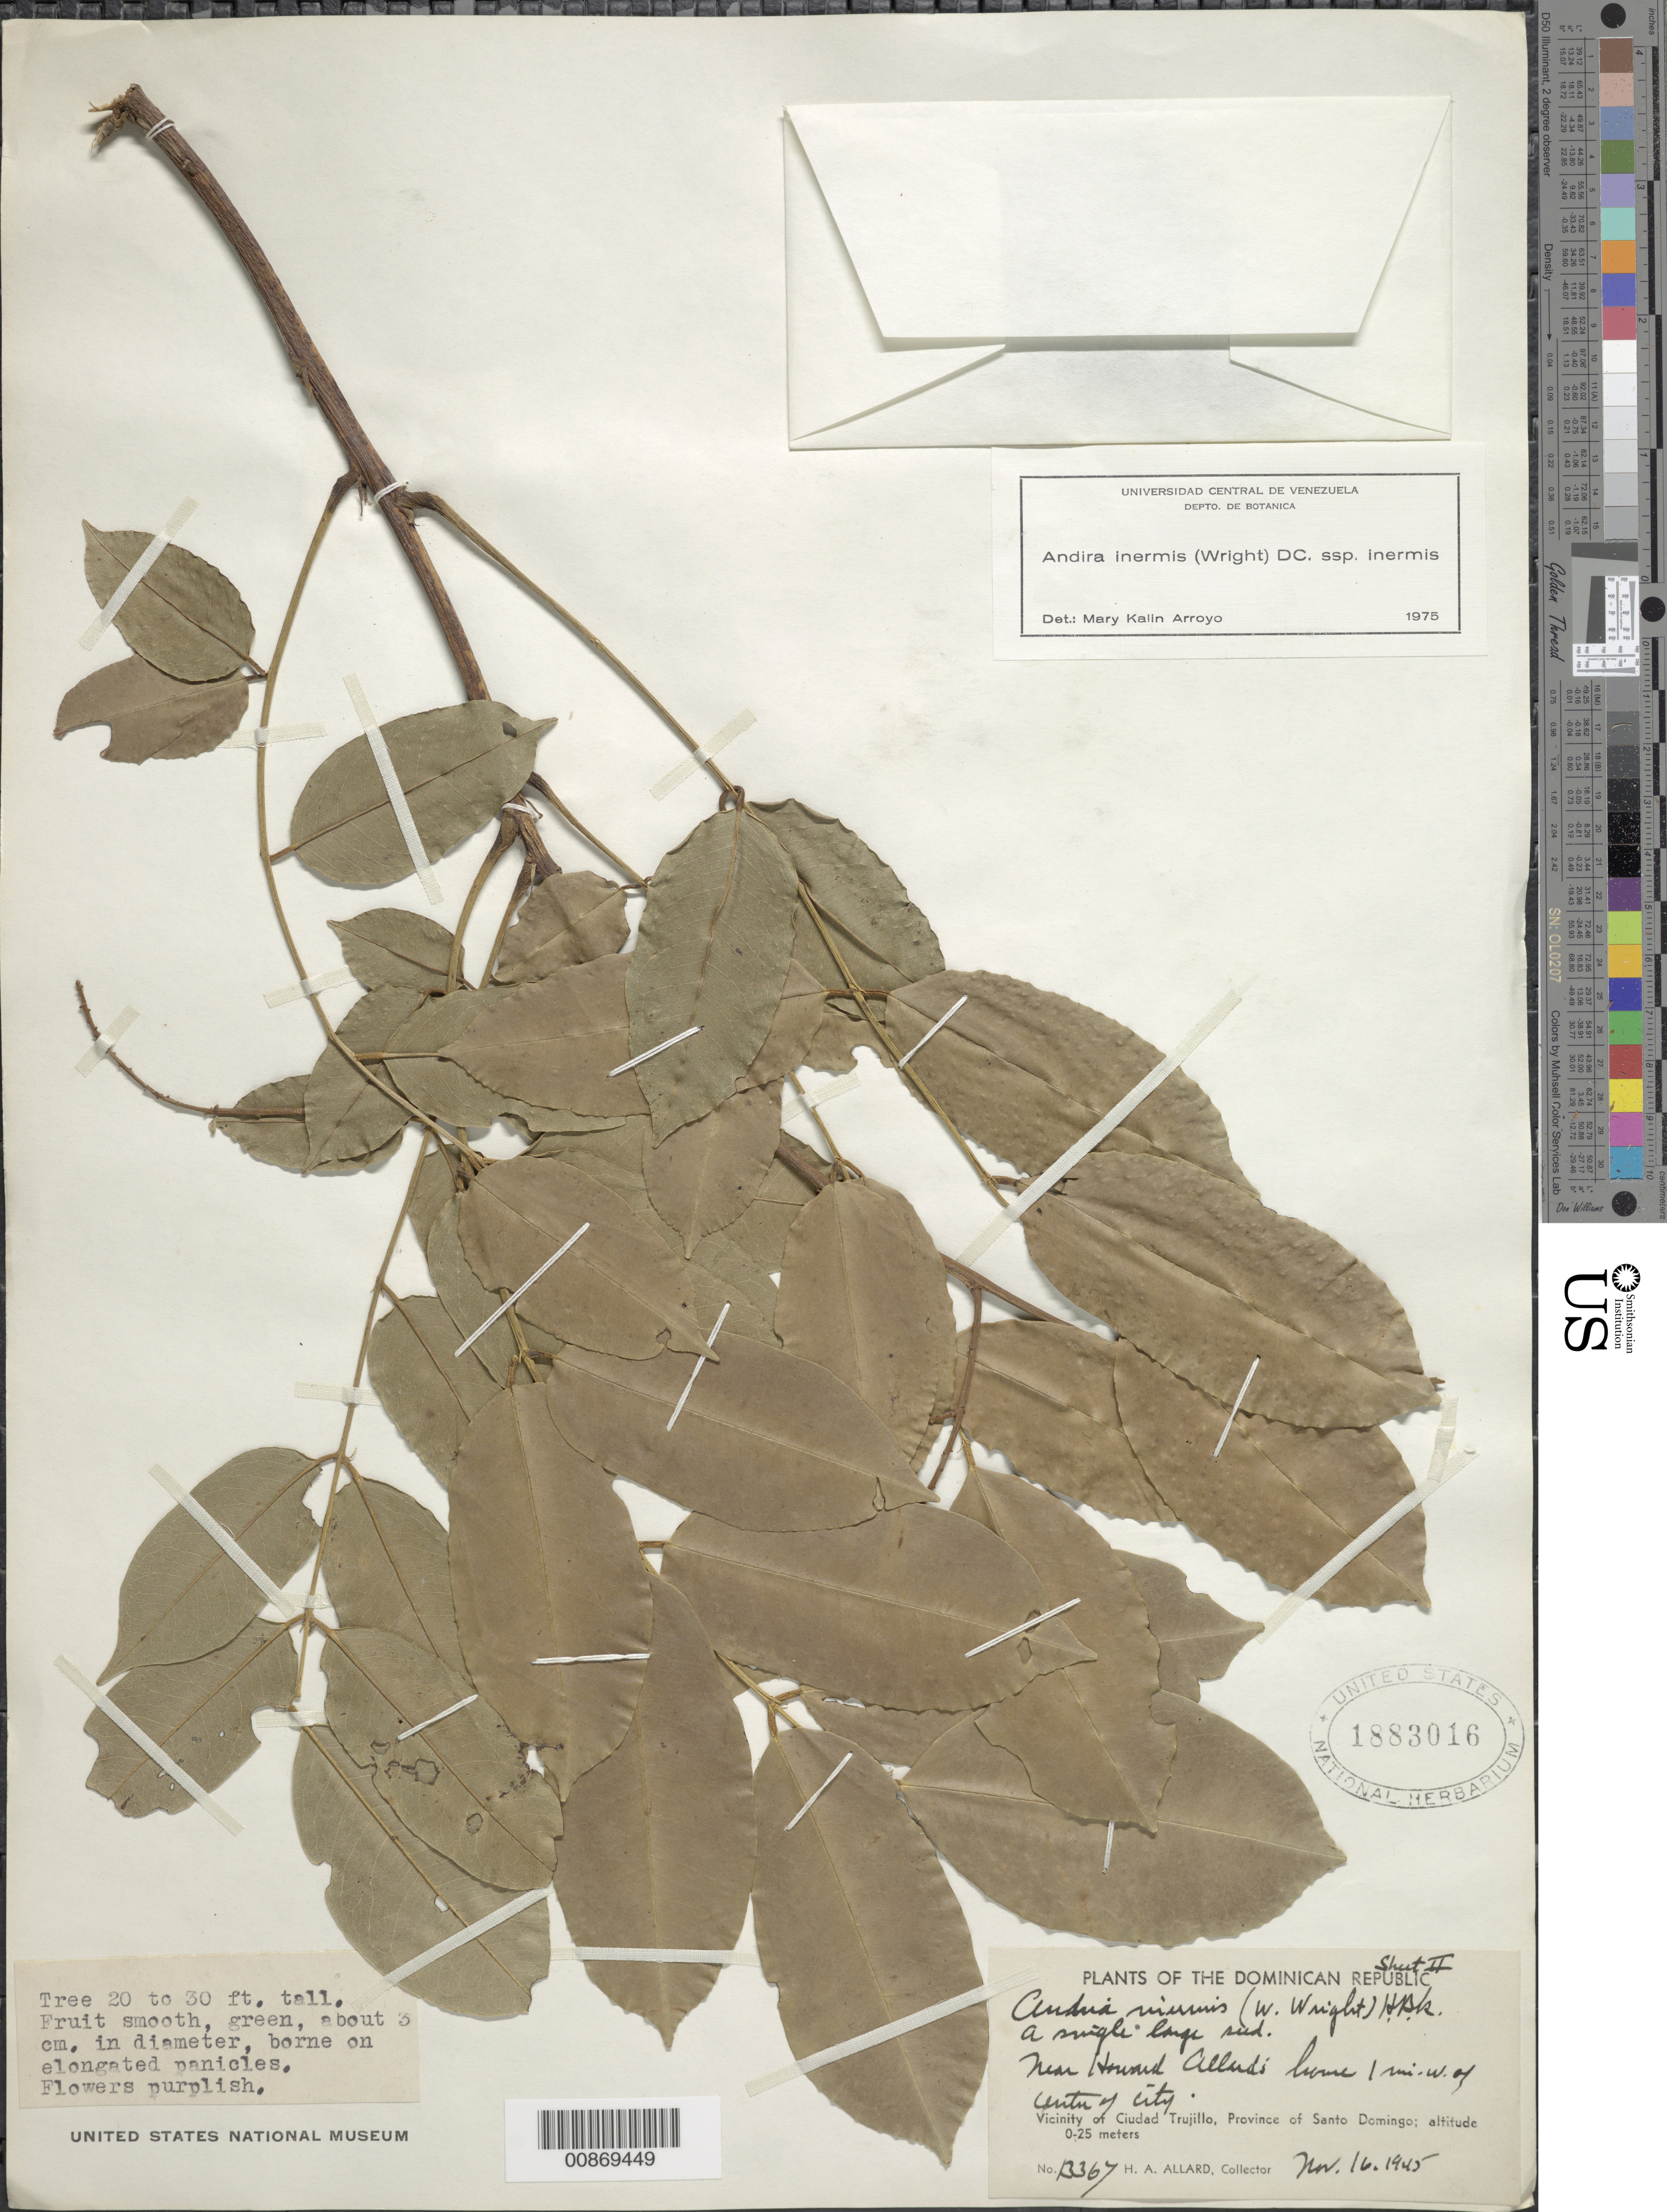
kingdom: Plantae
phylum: Tracheophyta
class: Magnoliopsida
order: Fabales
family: Fabaceae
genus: Andira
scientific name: Andira inermis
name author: (W. Wright) Kunth ex DC.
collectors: H. A. Allard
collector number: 13367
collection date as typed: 16 Nov 1945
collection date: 1945-11-16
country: Dominican Republic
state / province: Distrito Nacional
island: Hispaniola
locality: Vicinity of Ciudad Trujillo, Province of Santo Domingo (obsolete). Near Howard Allard's home, 1 mi. W of center of city.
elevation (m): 0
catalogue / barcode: US 1883016